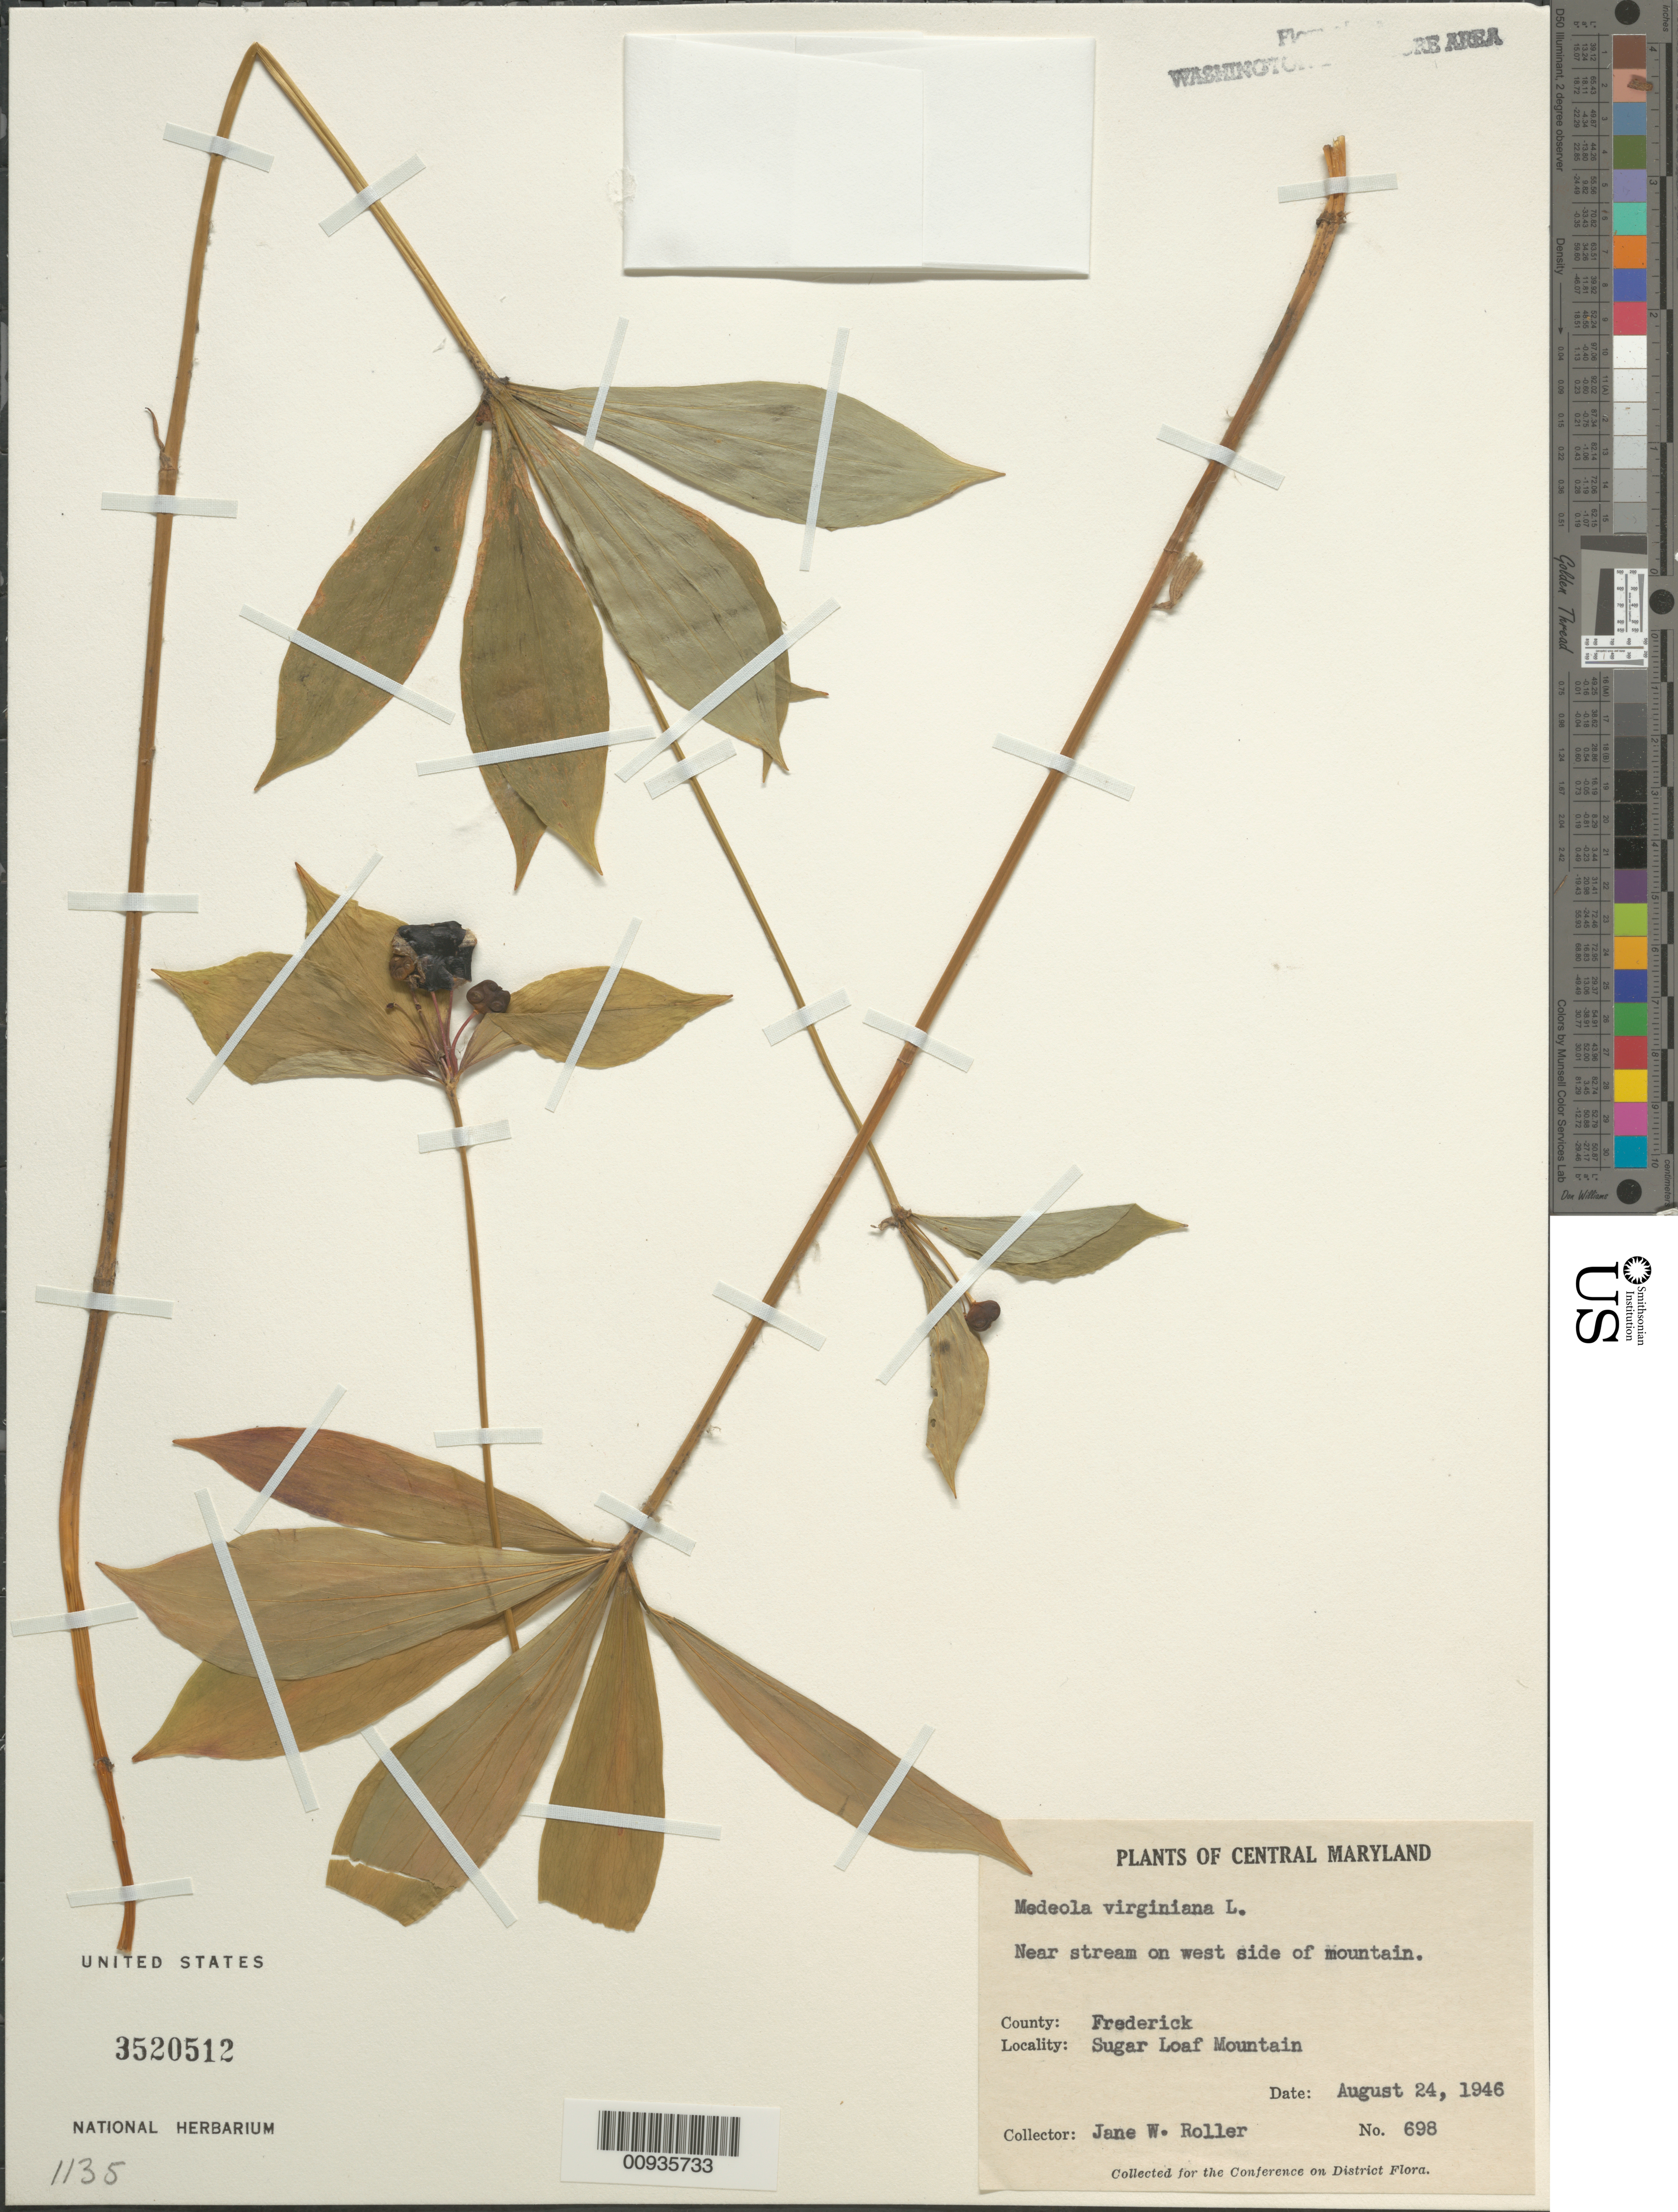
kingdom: Plantae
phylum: Tracheophyta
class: Liliopsida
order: Liliales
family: Liliaceae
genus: Medeola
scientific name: Medeola virginiana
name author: (L.) Desf.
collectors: J. W. Roller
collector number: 698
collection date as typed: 24 Aug 1946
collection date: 1946-08-24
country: United States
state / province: Maryland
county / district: Frederick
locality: Sugar Loaf Mountain West Side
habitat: Near stream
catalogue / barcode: US 3520512